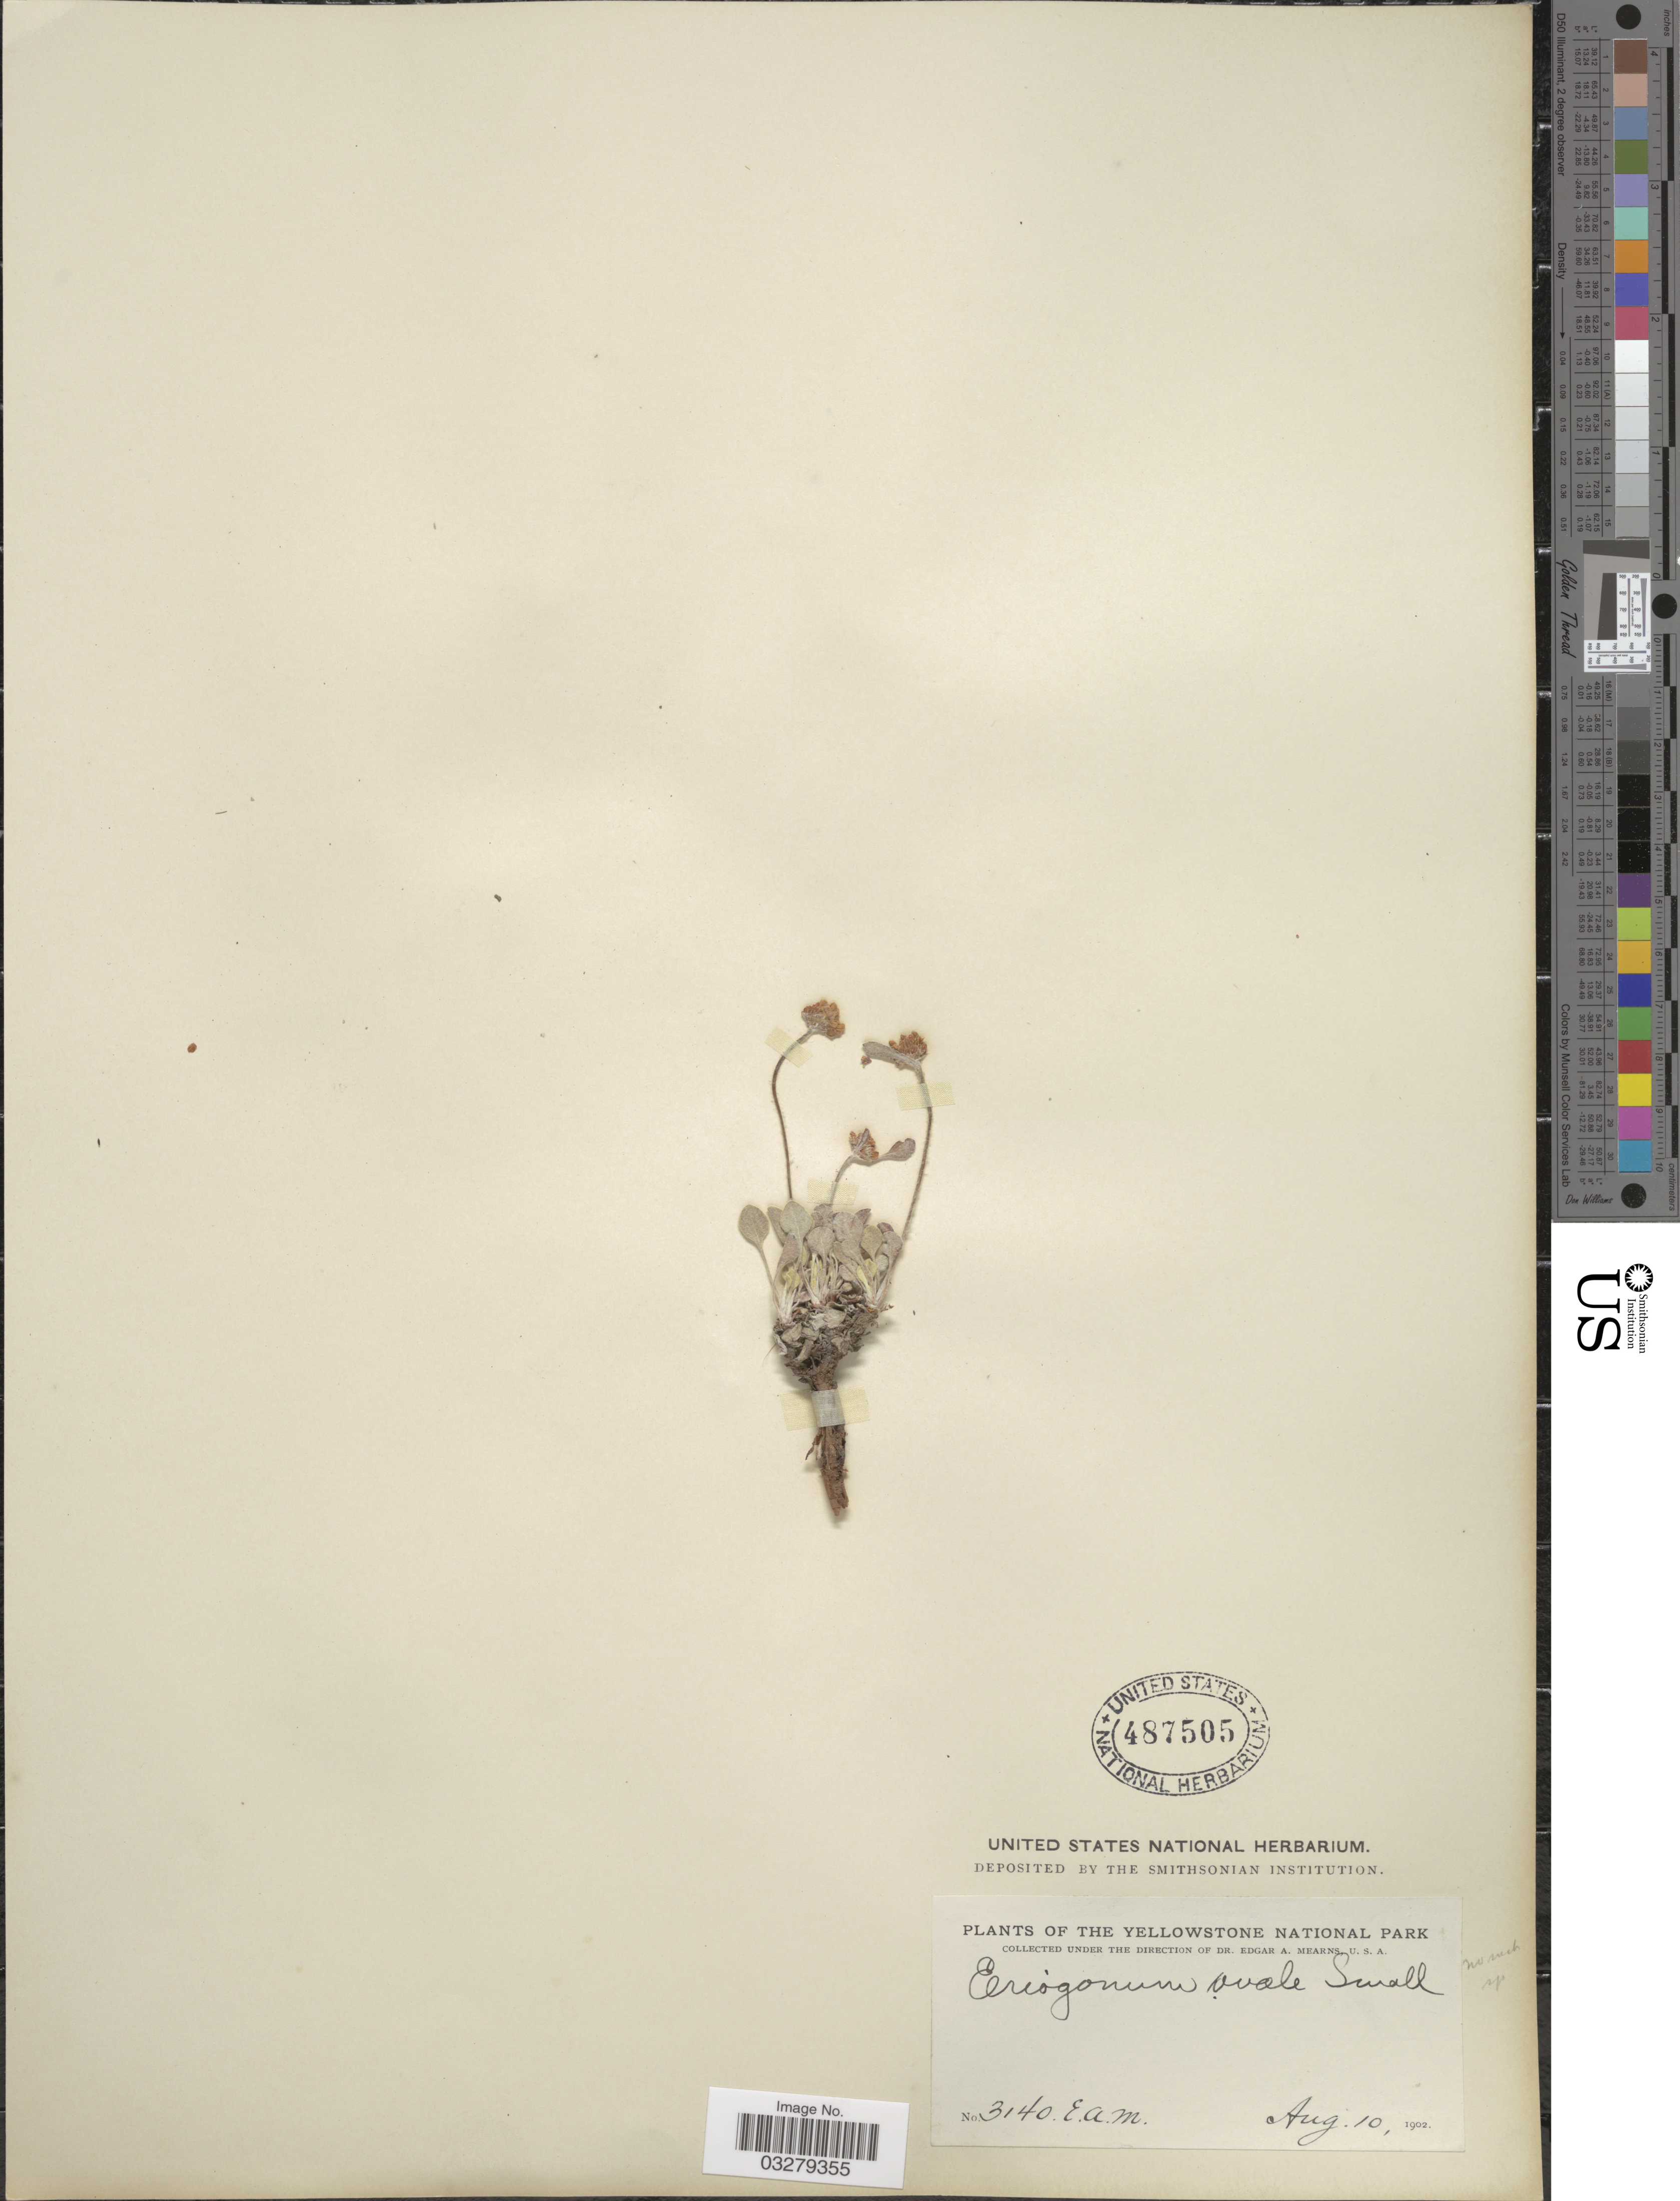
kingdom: Plantae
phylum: Tracheophyta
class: Magnoliopsida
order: Caryophyllales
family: Polygonaceae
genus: Eriogonum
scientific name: Eriogonum ovalifolium var. depressum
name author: Blank.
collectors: E. A. Mearns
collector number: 3140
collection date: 1902-08-10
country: United States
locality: Yellowstone National Park.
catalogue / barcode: US 487505